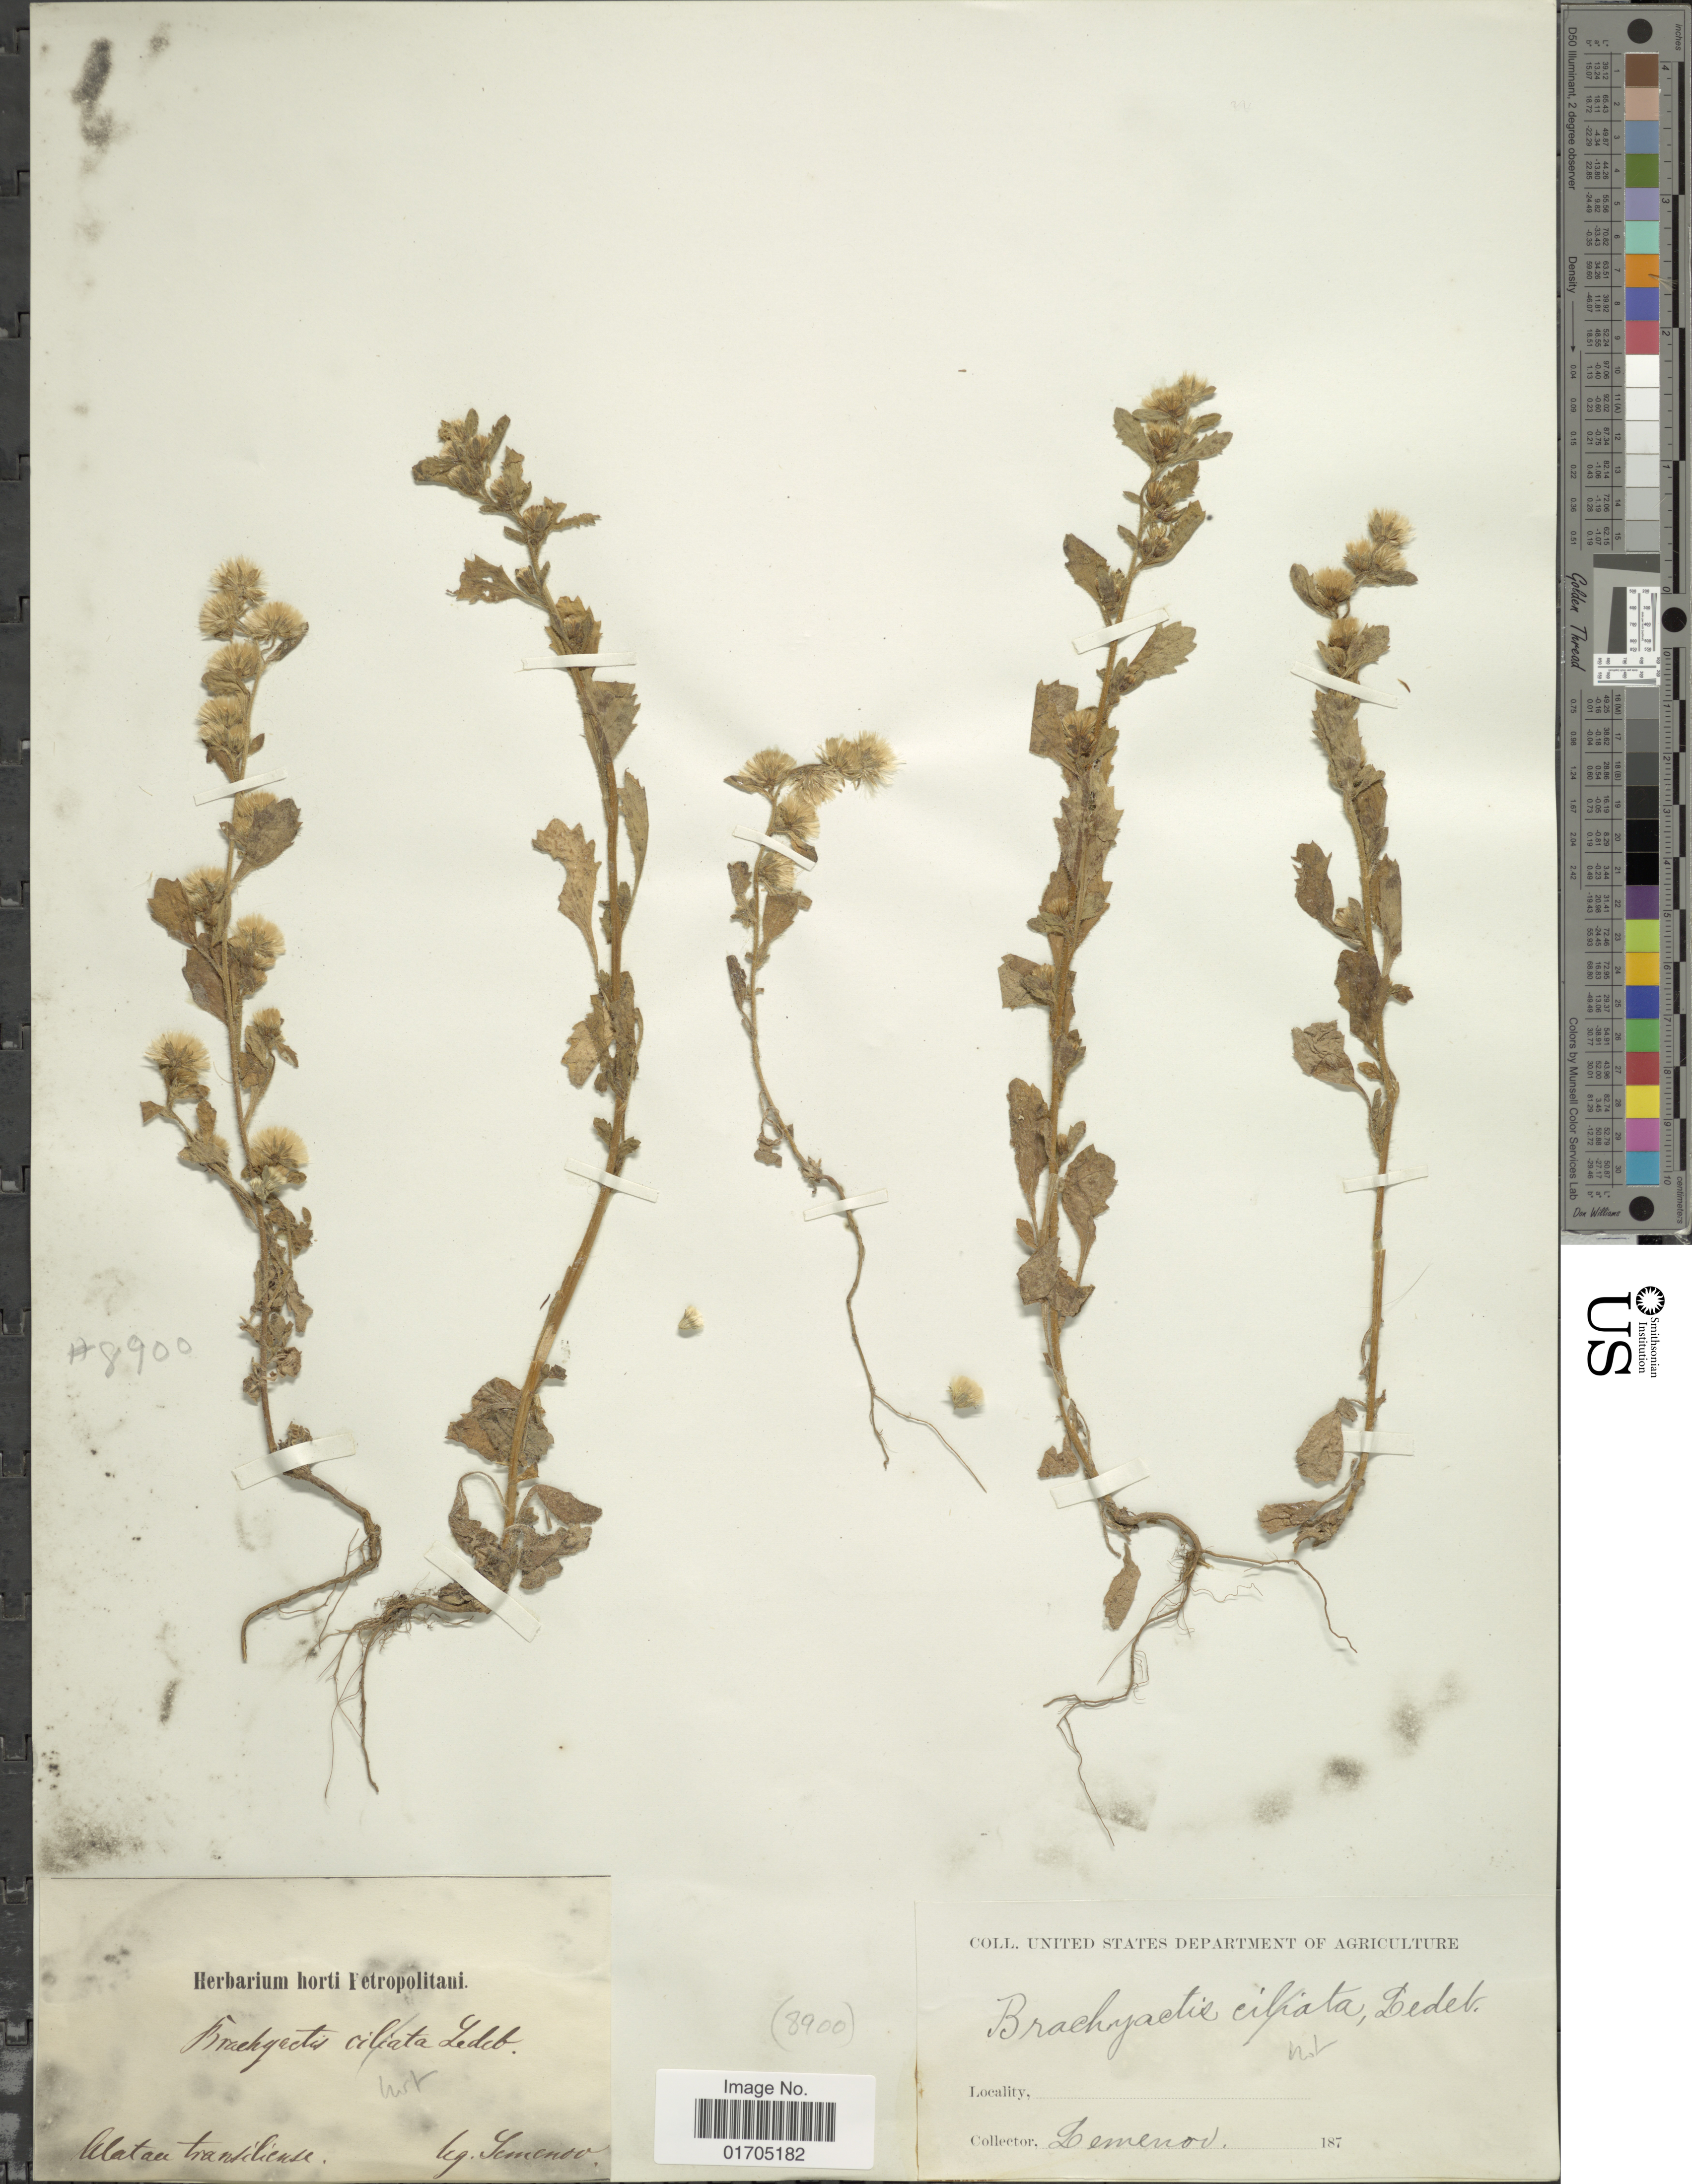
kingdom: Plantae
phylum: Tracheophyta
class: Magnoliopsida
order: Asterales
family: Asteraceae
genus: Brachyactis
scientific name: Brachyactis umbrosa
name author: Benth. in Hook.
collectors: -- Semenov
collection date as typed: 187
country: Kazakhstan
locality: Alatau transiliense.